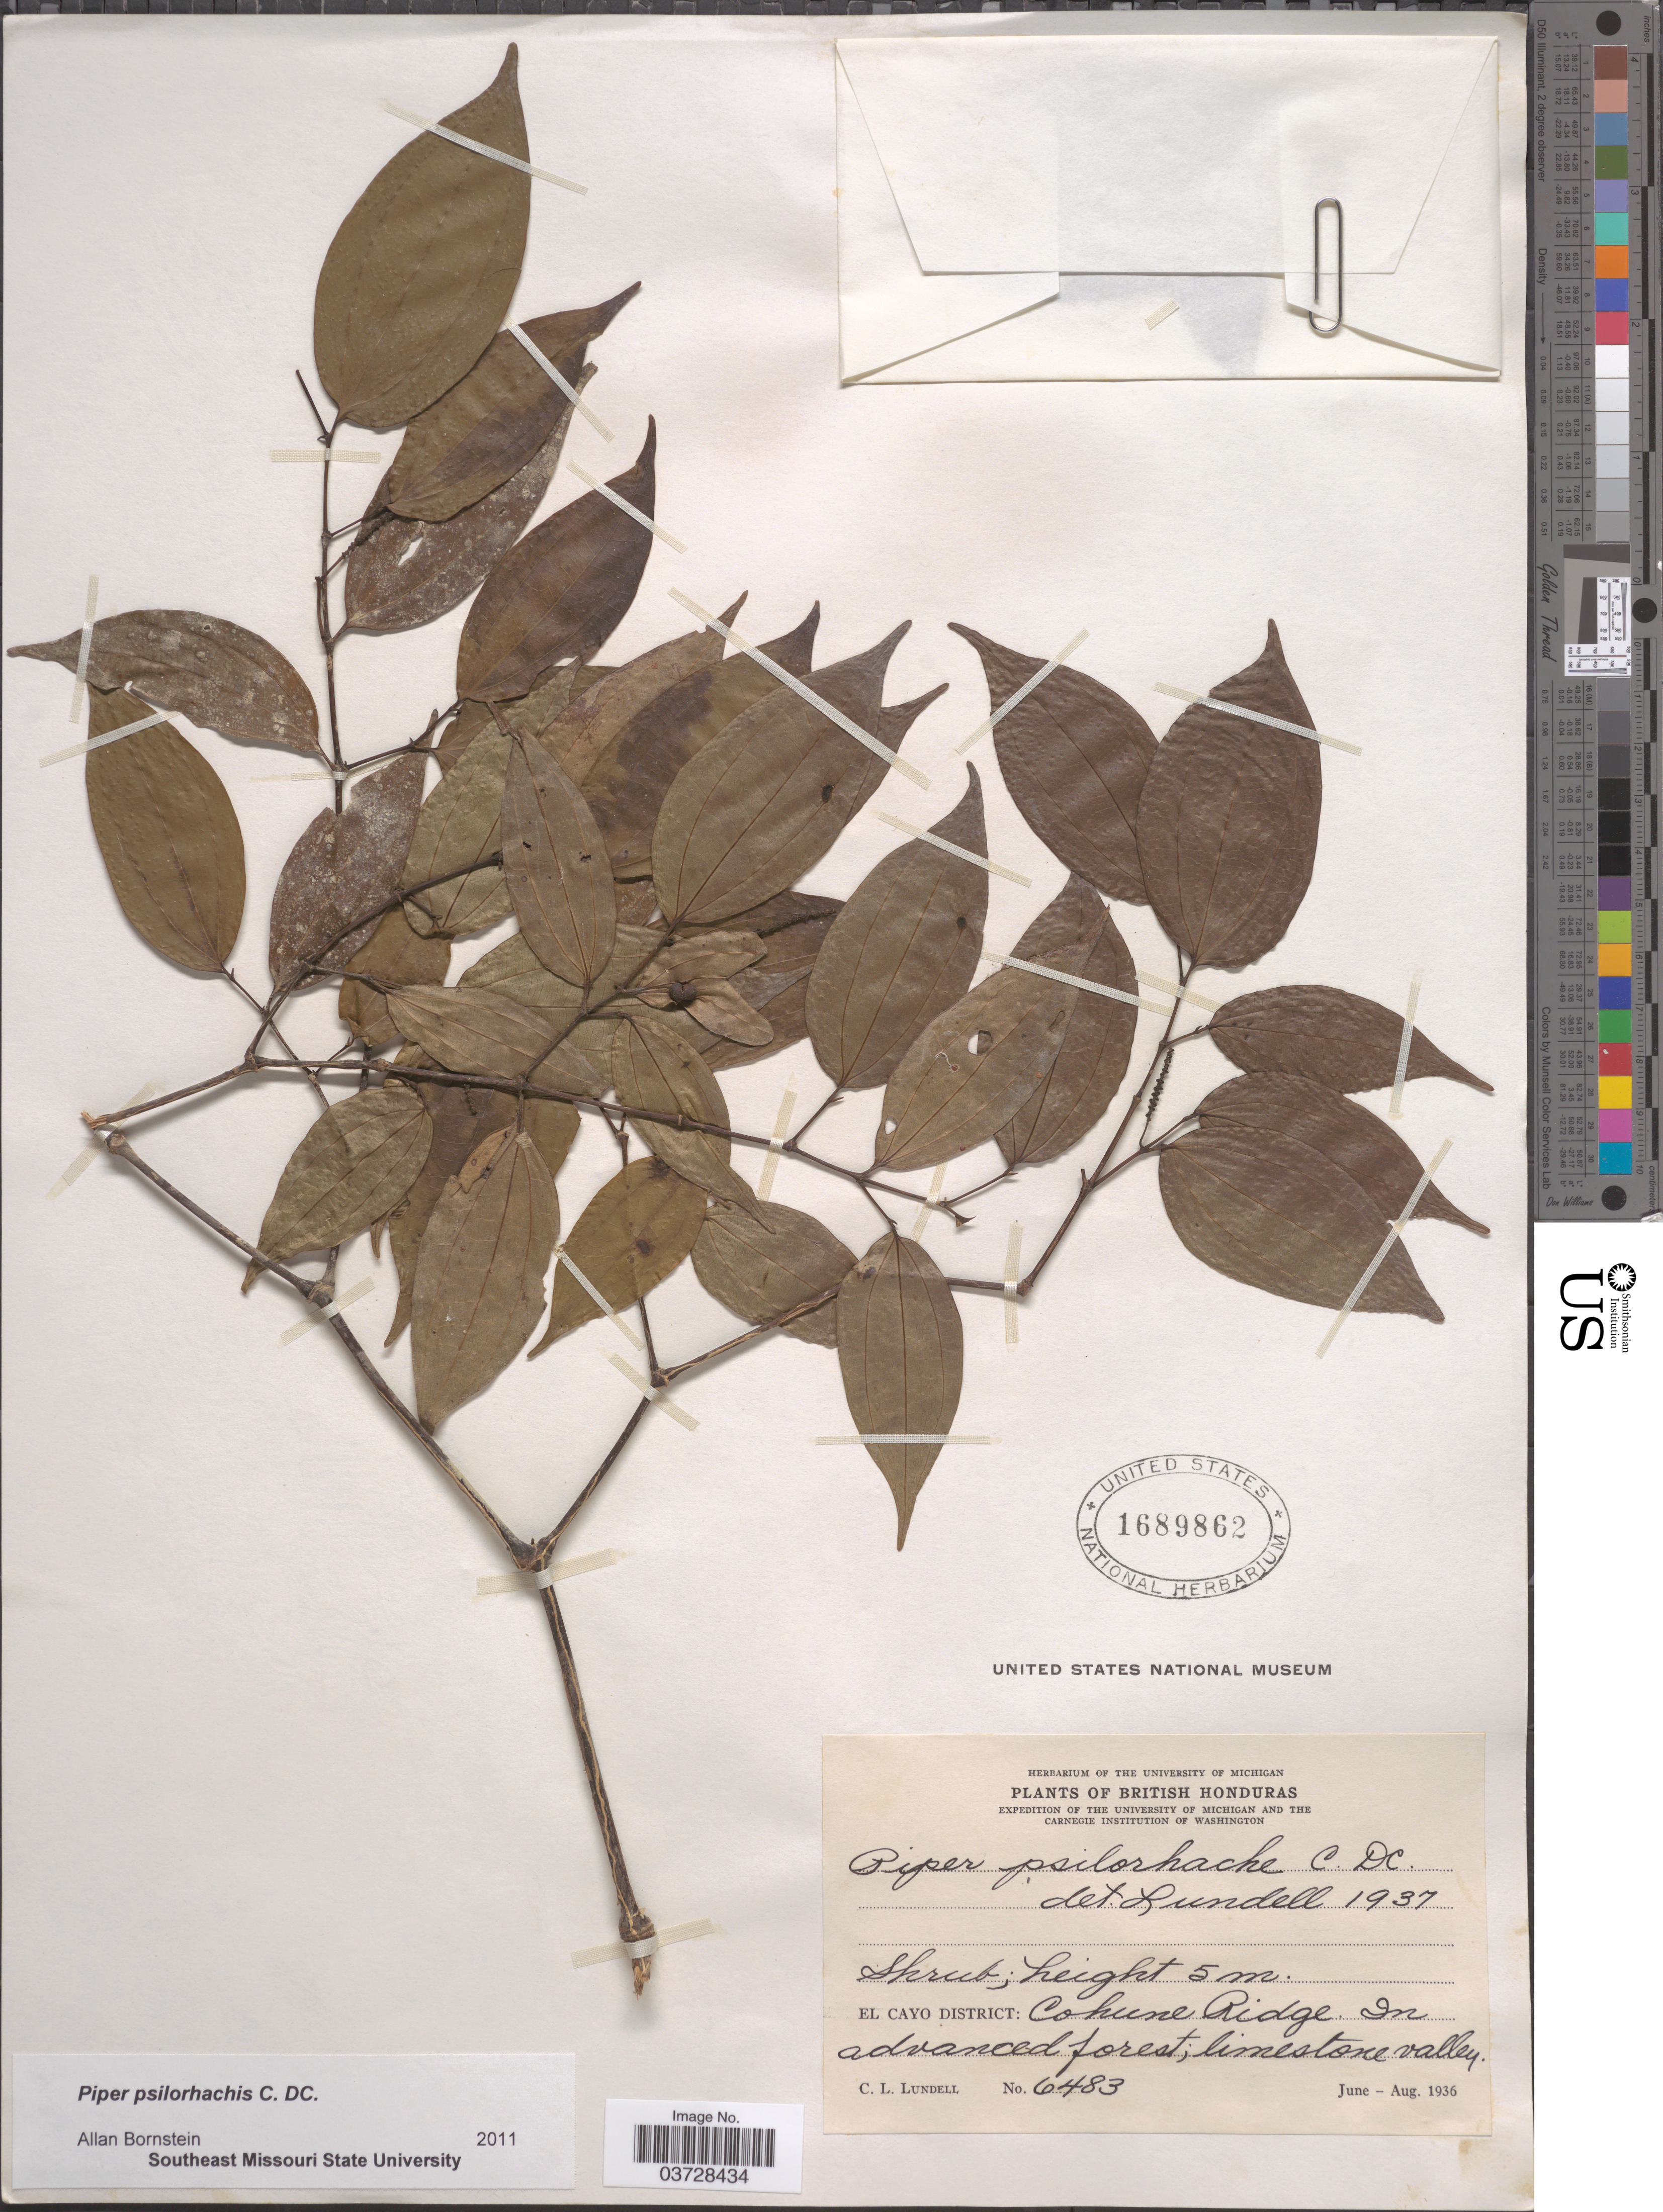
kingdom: Plantae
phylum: Tracheophyta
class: Magnoliopsida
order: Piperales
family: Piperaceae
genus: Piper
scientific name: Piper psilorhachis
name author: C. DC.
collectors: C. L. Lundell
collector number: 6483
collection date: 1936-06/1936-08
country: Belize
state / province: Cayo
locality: British Honduras. El Cayo District: Cohune Ridge.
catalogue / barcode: US 1689862